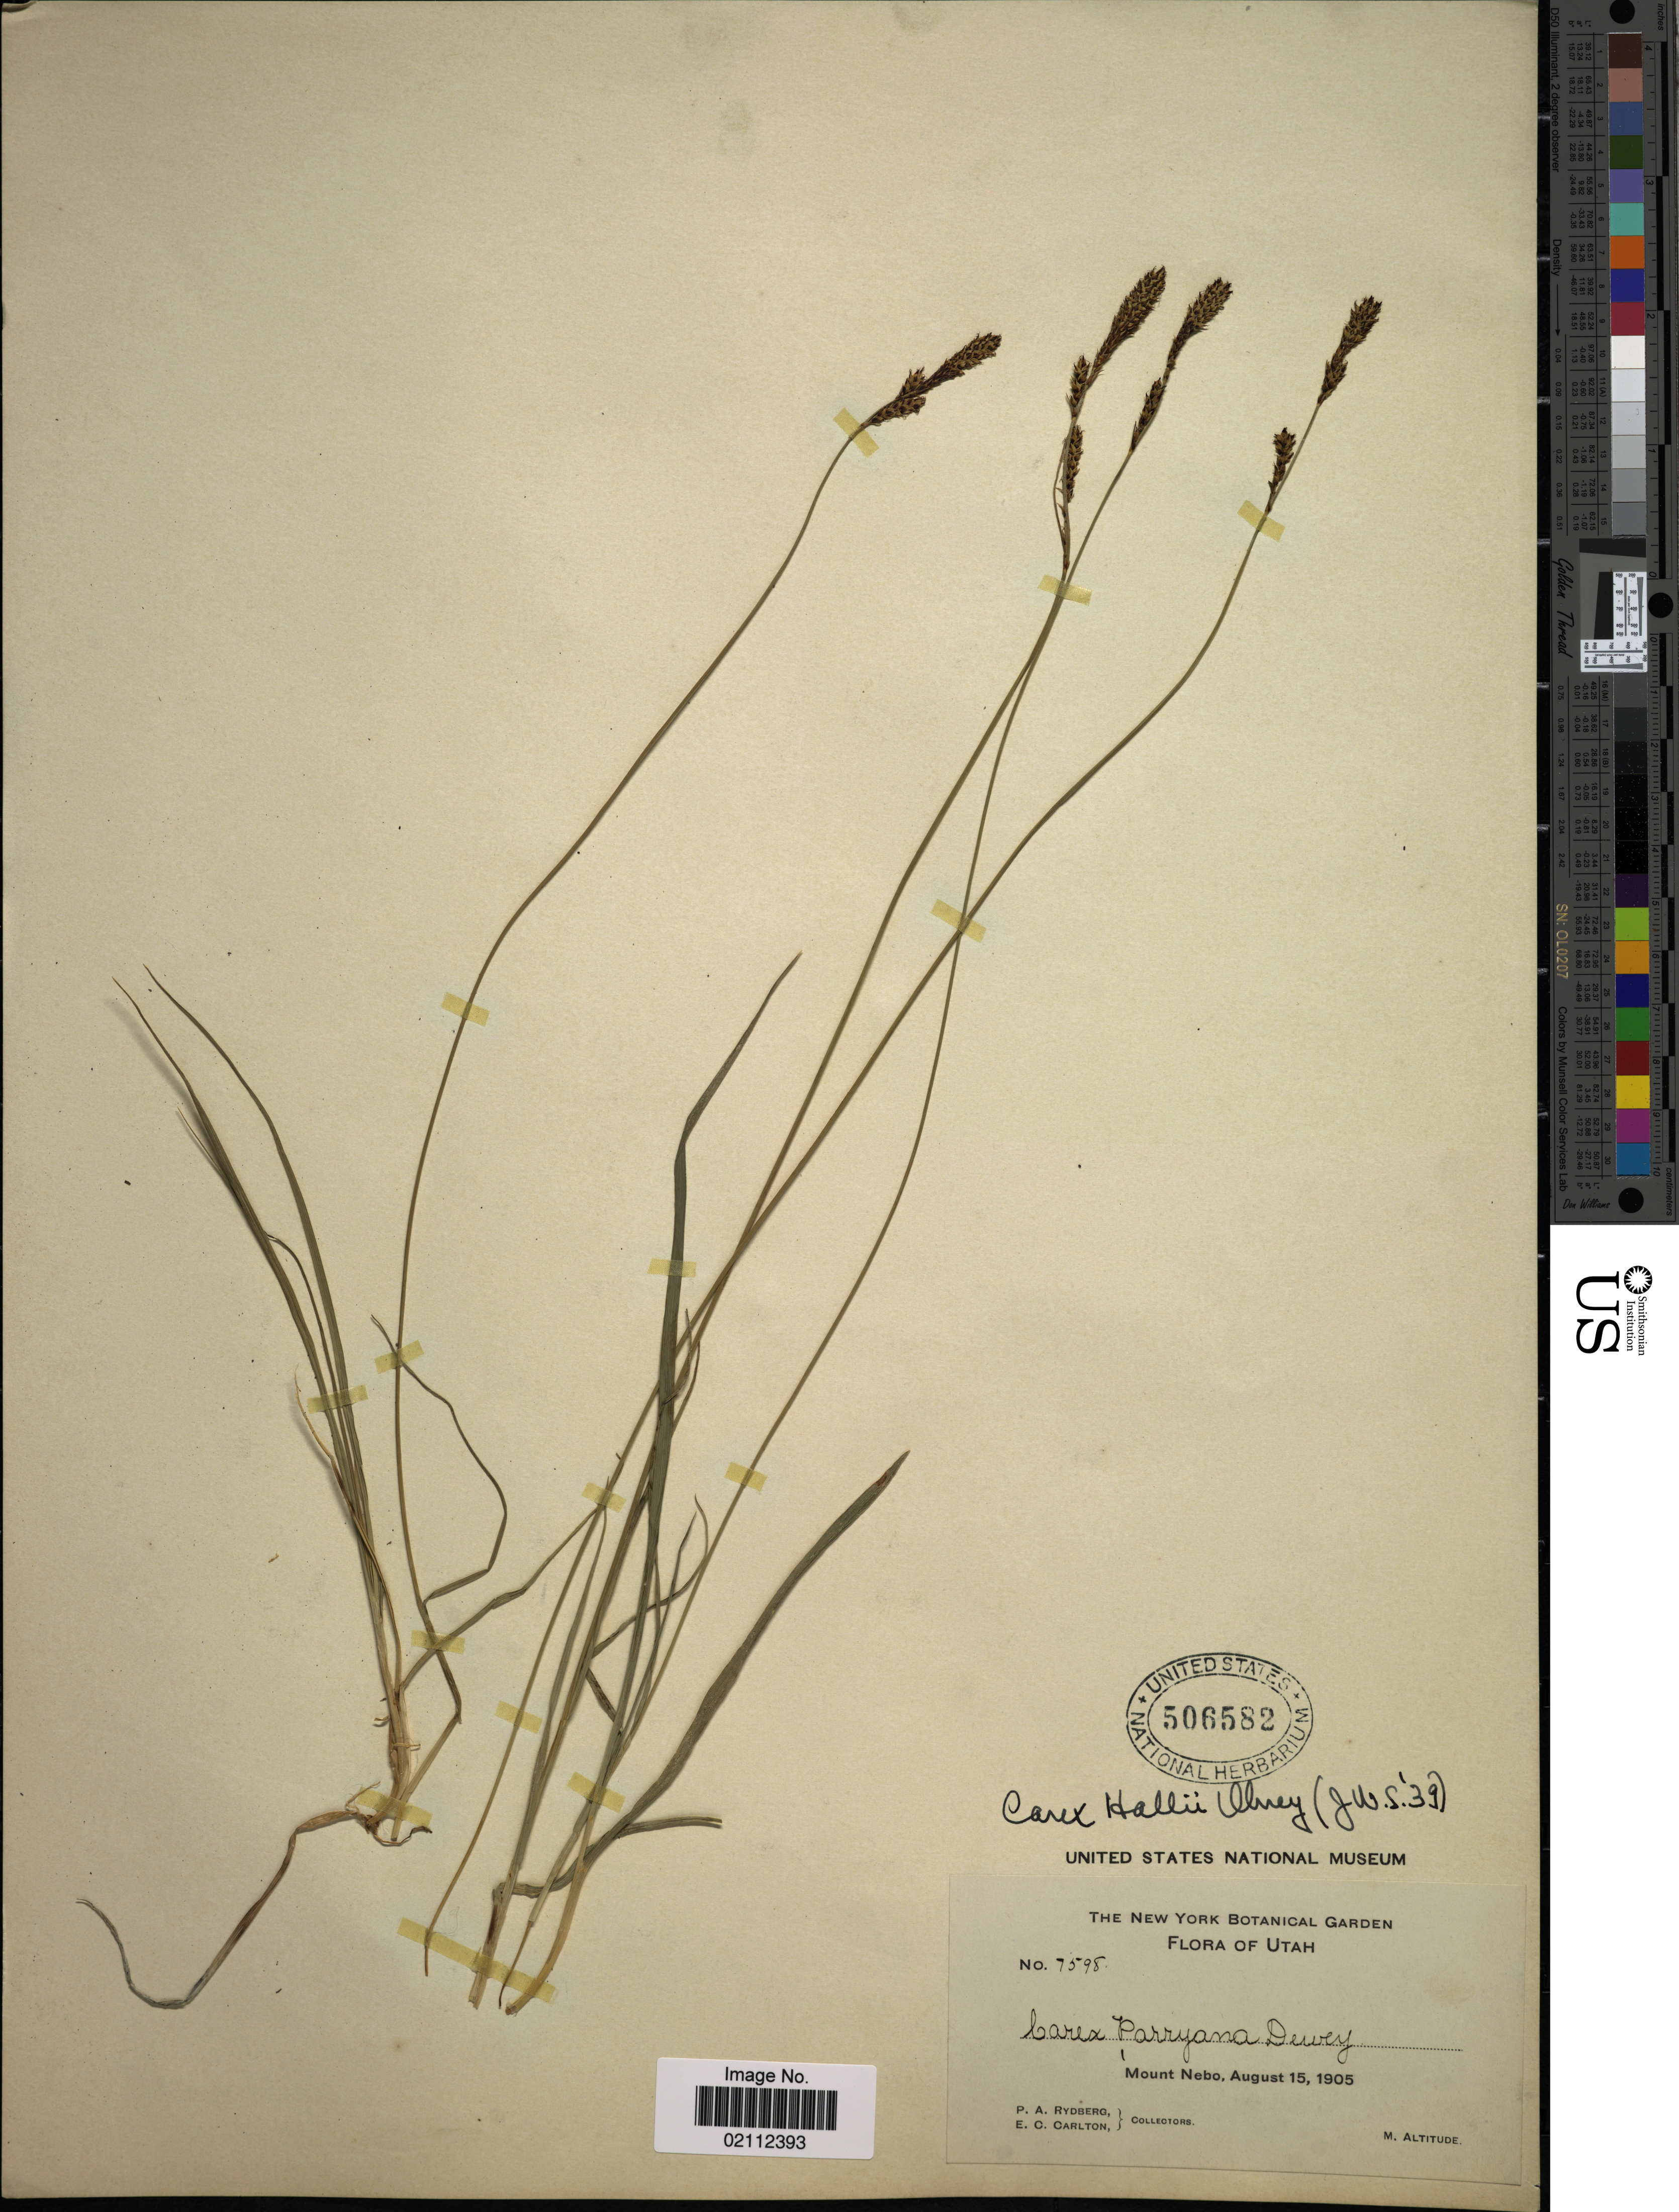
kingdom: Plantae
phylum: Tracheophyta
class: Liliopsida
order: Poales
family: Cyperaceae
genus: Carex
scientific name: Carex hallii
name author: Olney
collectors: P. A. Rydberg & E. Carlton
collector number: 7598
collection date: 1905-08-15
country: United States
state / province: Utah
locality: Mount Nebo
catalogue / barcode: US 506582